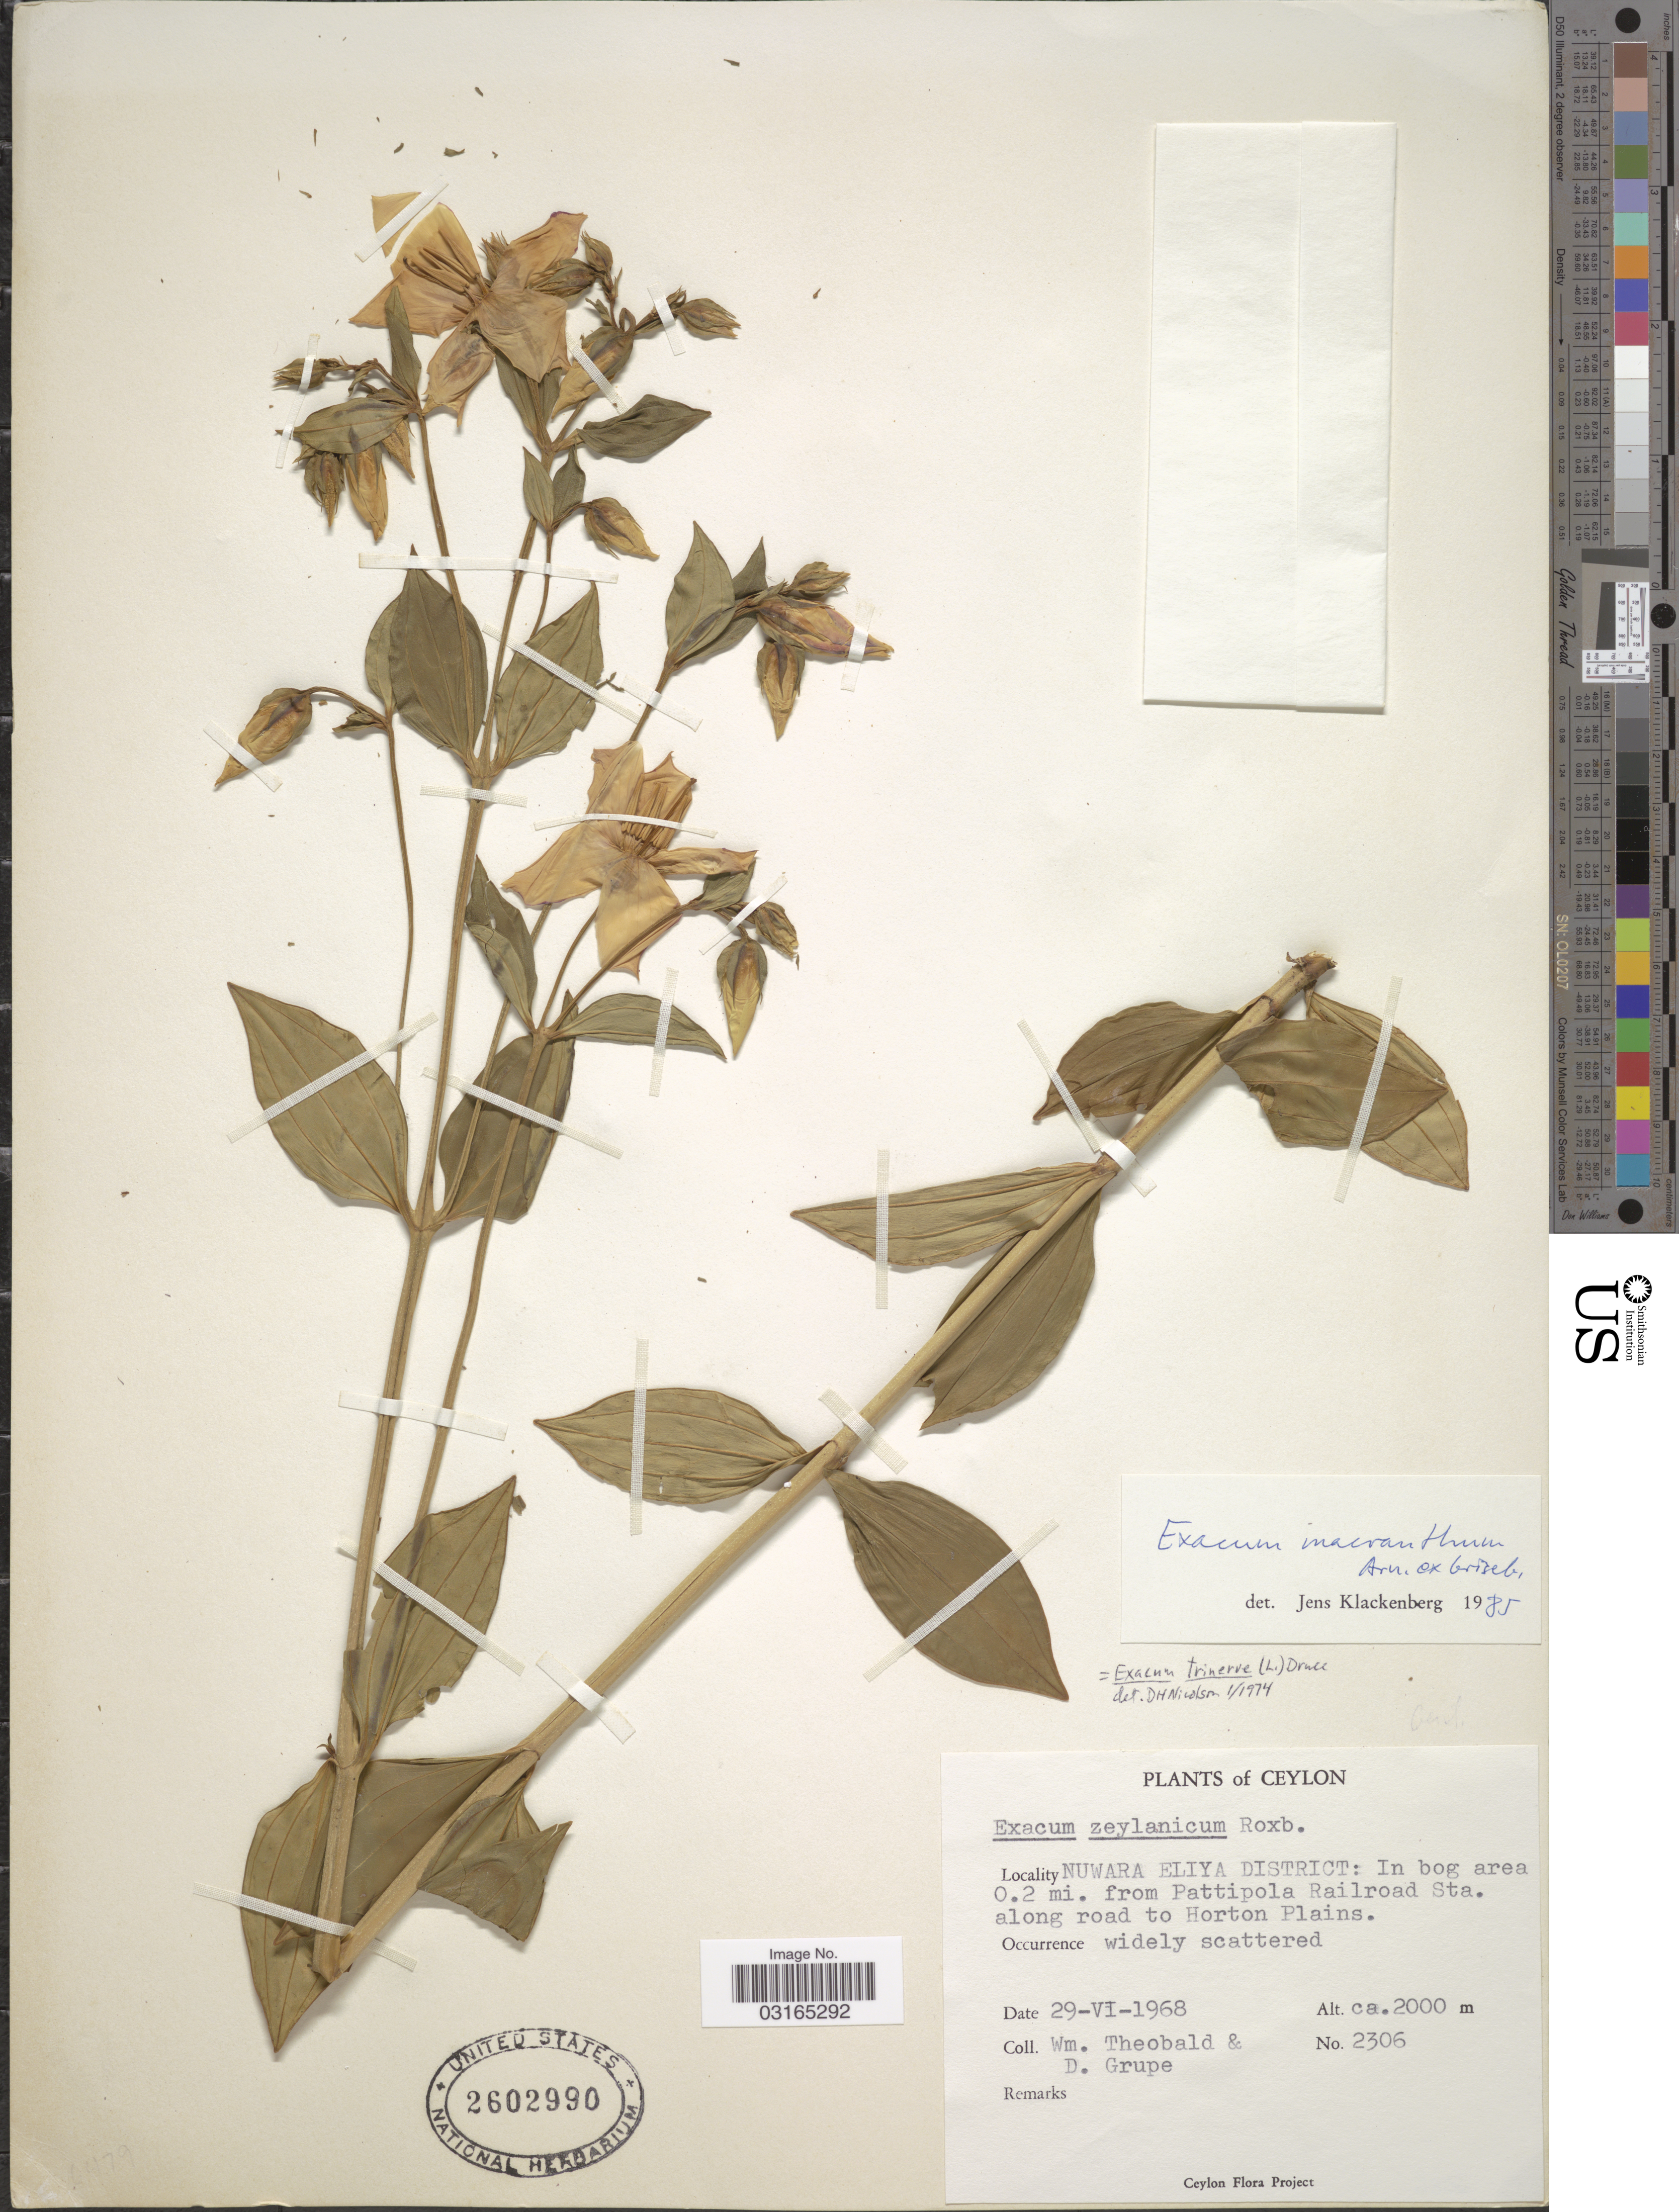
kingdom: Plantae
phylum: Tracheophyta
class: Magnoliopsida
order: Gentianales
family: Gentianaceae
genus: Exacum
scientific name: Exacum macranthum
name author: Arn. ex Griseb.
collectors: W. Theobald & D. Grupe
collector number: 2306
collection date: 1968-06-29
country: Sri Lanka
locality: Ceylon. Nuwara Eliya District: In bog area 0.2 mi. from Pattipola Railroad Sta. along road to Horton Plains.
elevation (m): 2000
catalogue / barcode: US 2602990